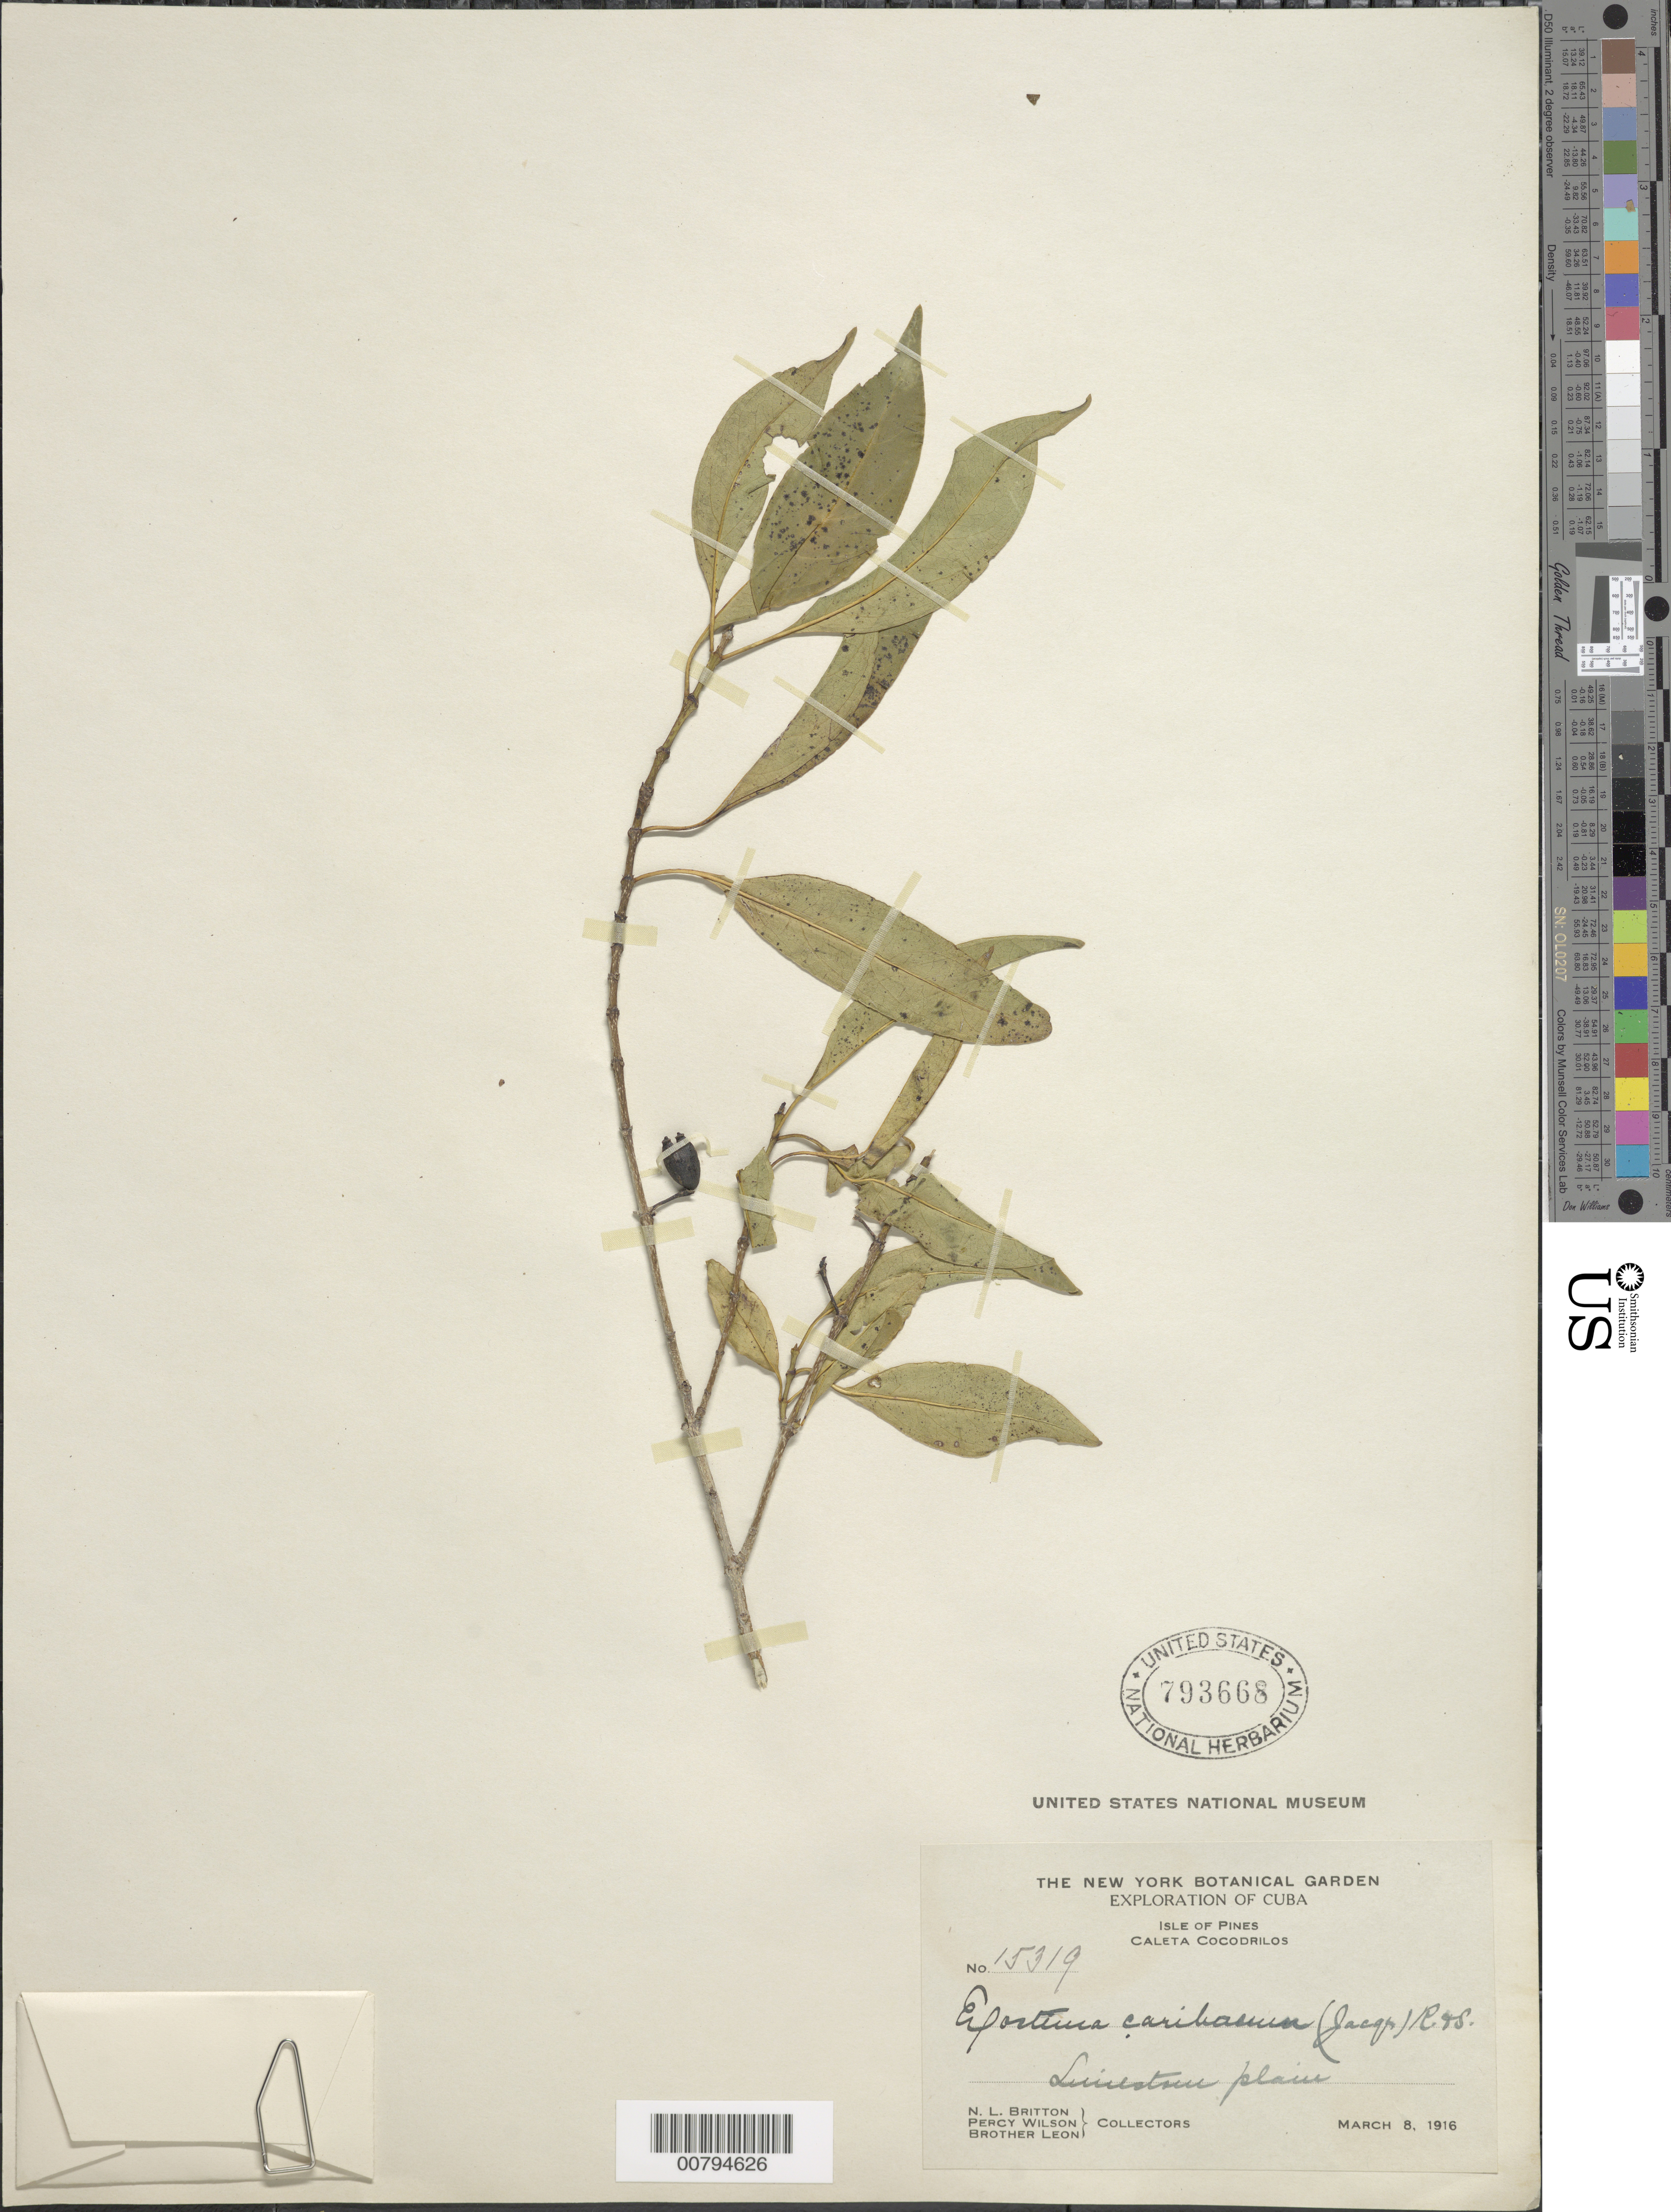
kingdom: Plantae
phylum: Tracheophyta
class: Magnoliopsida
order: Gentianales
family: Rubiaceae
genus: Exostema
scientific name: Exostema caribaeum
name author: (Jacq.) Roem. & Schult.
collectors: N. Britton, P. Wilson & Bro. León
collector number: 15319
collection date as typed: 08 Mar 1916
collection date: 1916-03-08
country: Cuba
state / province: Isla de La Juventud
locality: Caleta Cocodrilos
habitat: Limestone plain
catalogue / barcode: US 793668